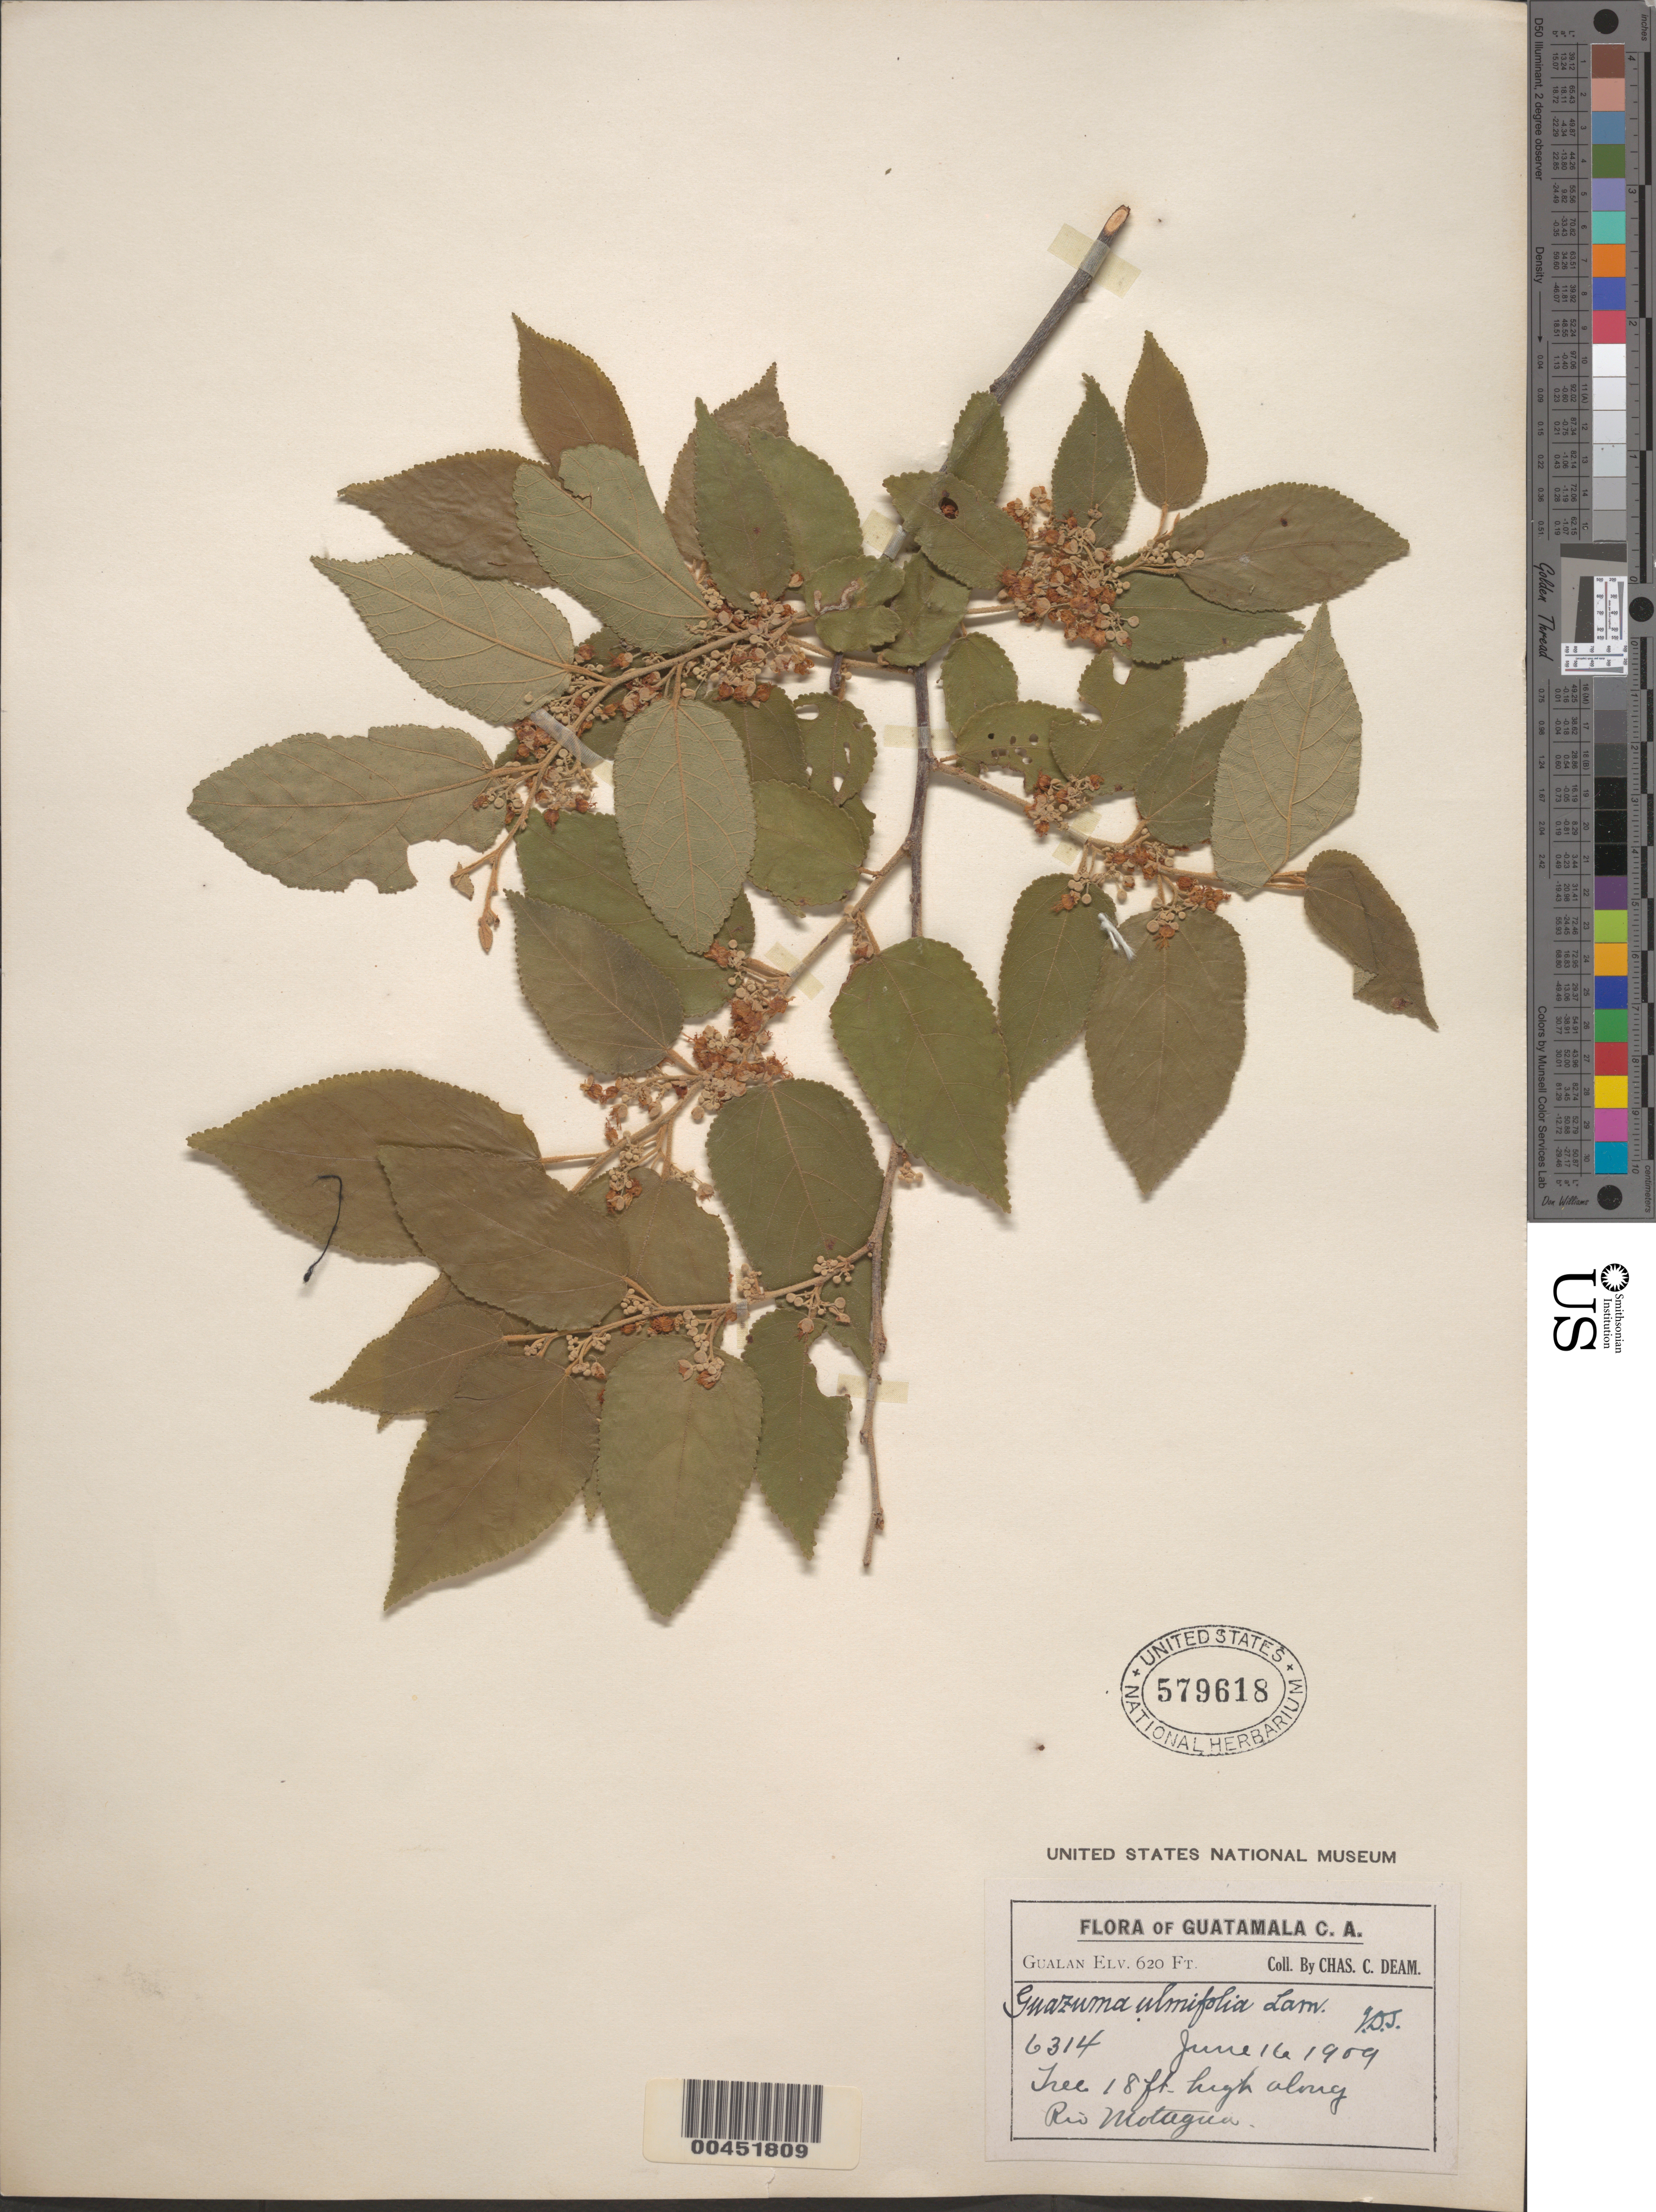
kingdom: Plantae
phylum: Tracheophyta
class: Magnoliopsida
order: Malvales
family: Malvaceae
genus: Guazuma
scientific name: Guazuma ulmifolia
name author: Lam.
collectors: C. C. Deam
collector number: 6314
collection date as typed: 16 Jun 1909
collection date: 1909-06-16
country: Guatemala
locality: Gualan, along Rio Motagua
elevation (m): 189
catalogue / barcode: US 579618